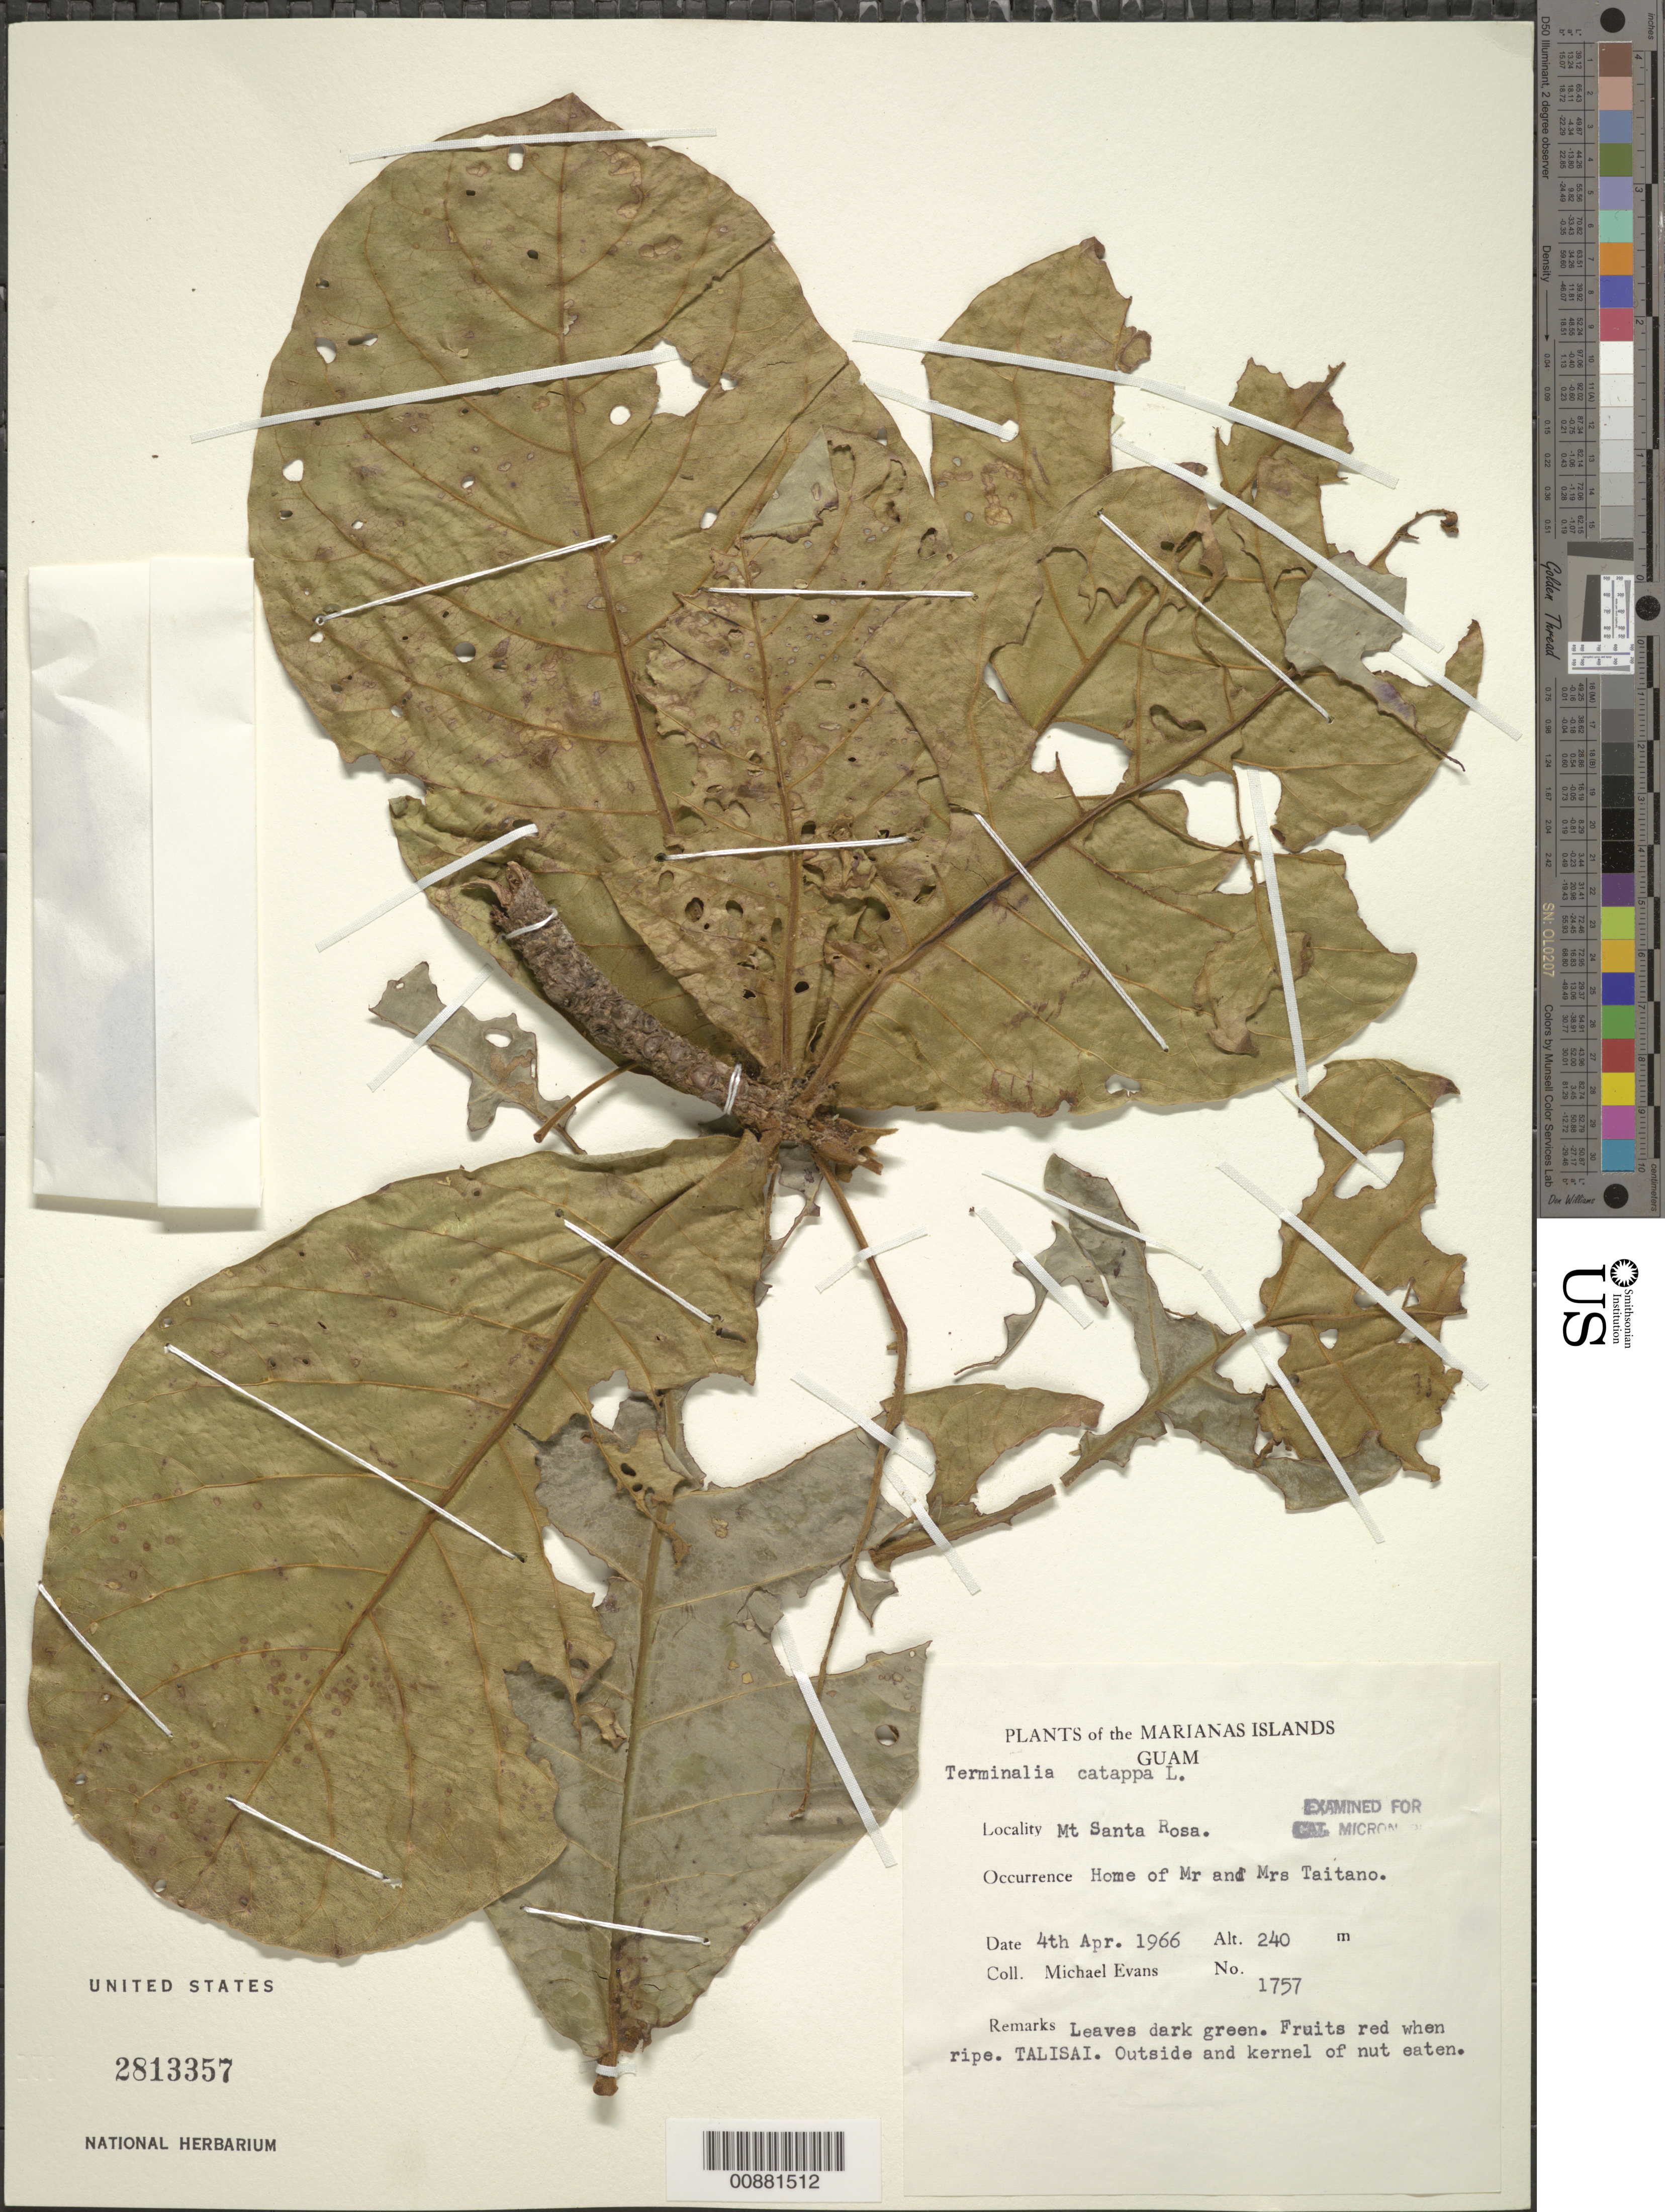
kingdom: Plantae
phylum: Tracheophyta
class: Magnoliopsida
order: Myrtales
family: Combretaceae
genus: Terminalia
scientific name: Terminalia catappa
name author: L.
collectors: M. Evans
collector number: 1357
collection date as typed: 04 Apr 1966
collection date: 1966-04-04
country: Guam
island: Guam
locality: Mt. Santa Rosa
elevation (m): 240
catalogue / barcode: US 2813357